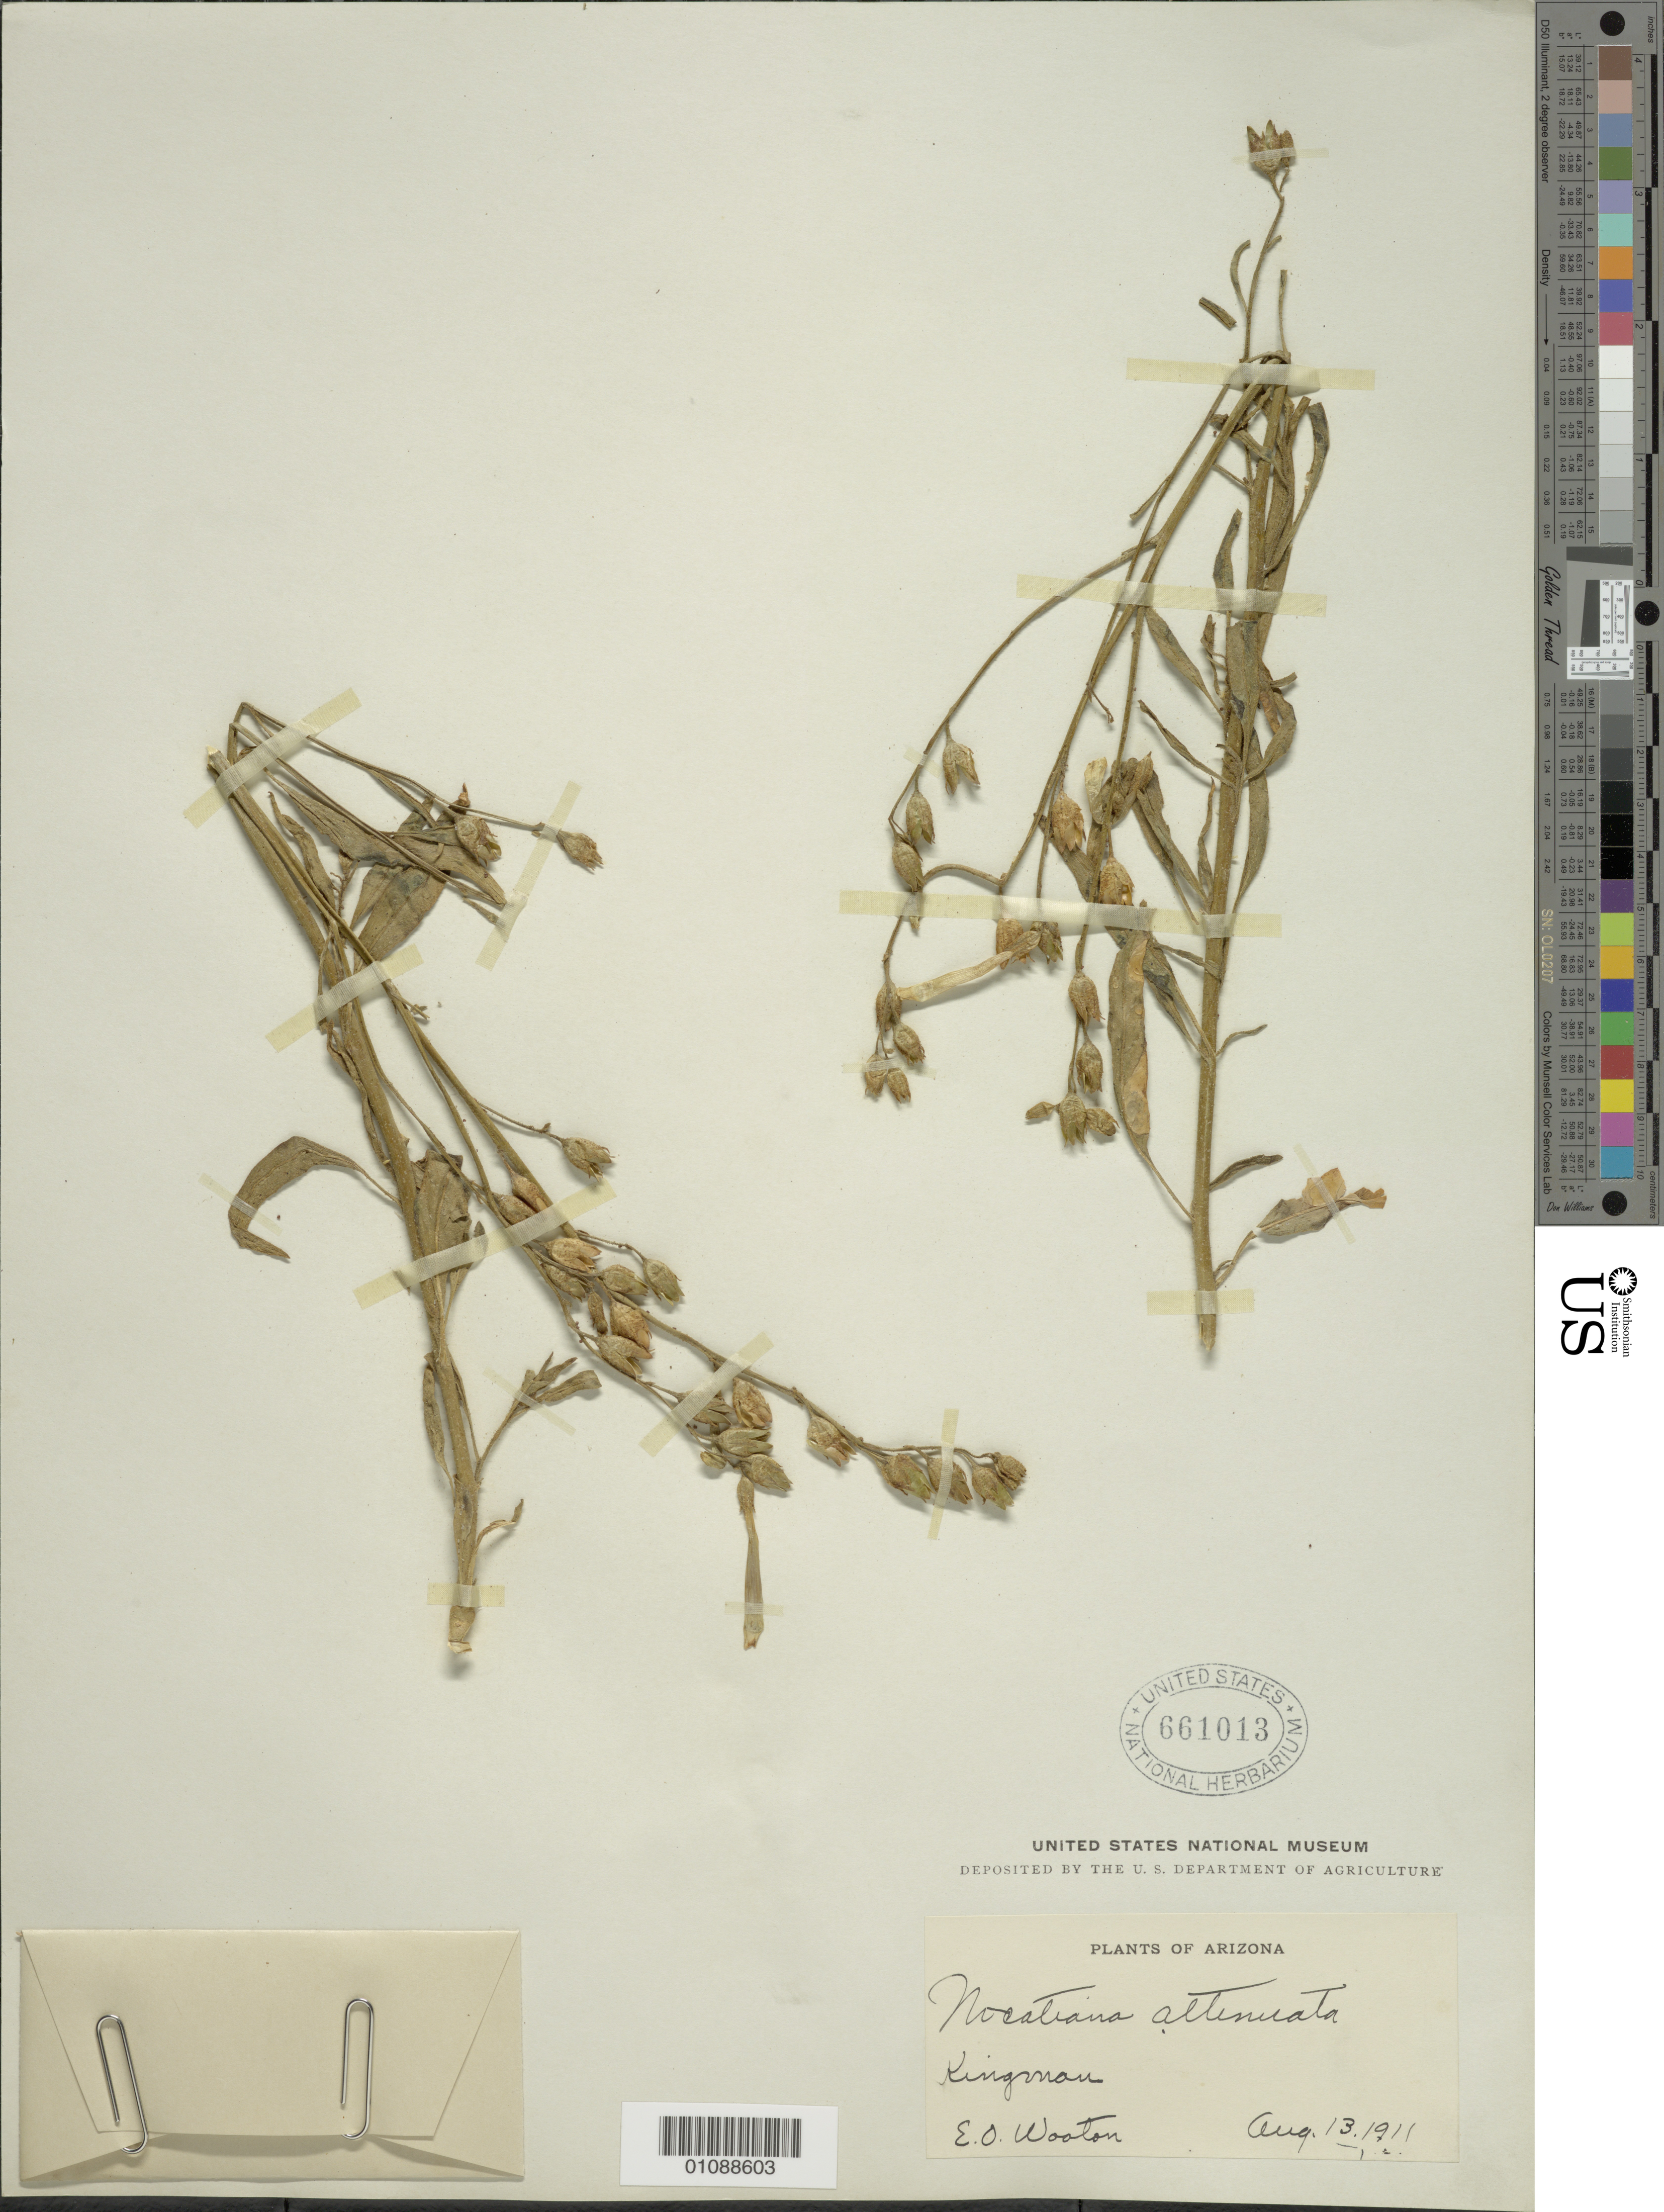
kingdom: Plantae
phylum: Tracheophyta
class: Magnoliopsida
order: Solanales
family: Solanaceae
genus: Nicotiana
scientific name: Nicotiana attenuata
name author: Torr. ex S. Watson in C. King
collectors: E. O. Wooton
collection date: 1911-08-13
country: United States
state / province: Arizona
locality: Kingman.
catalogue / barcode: US 661013